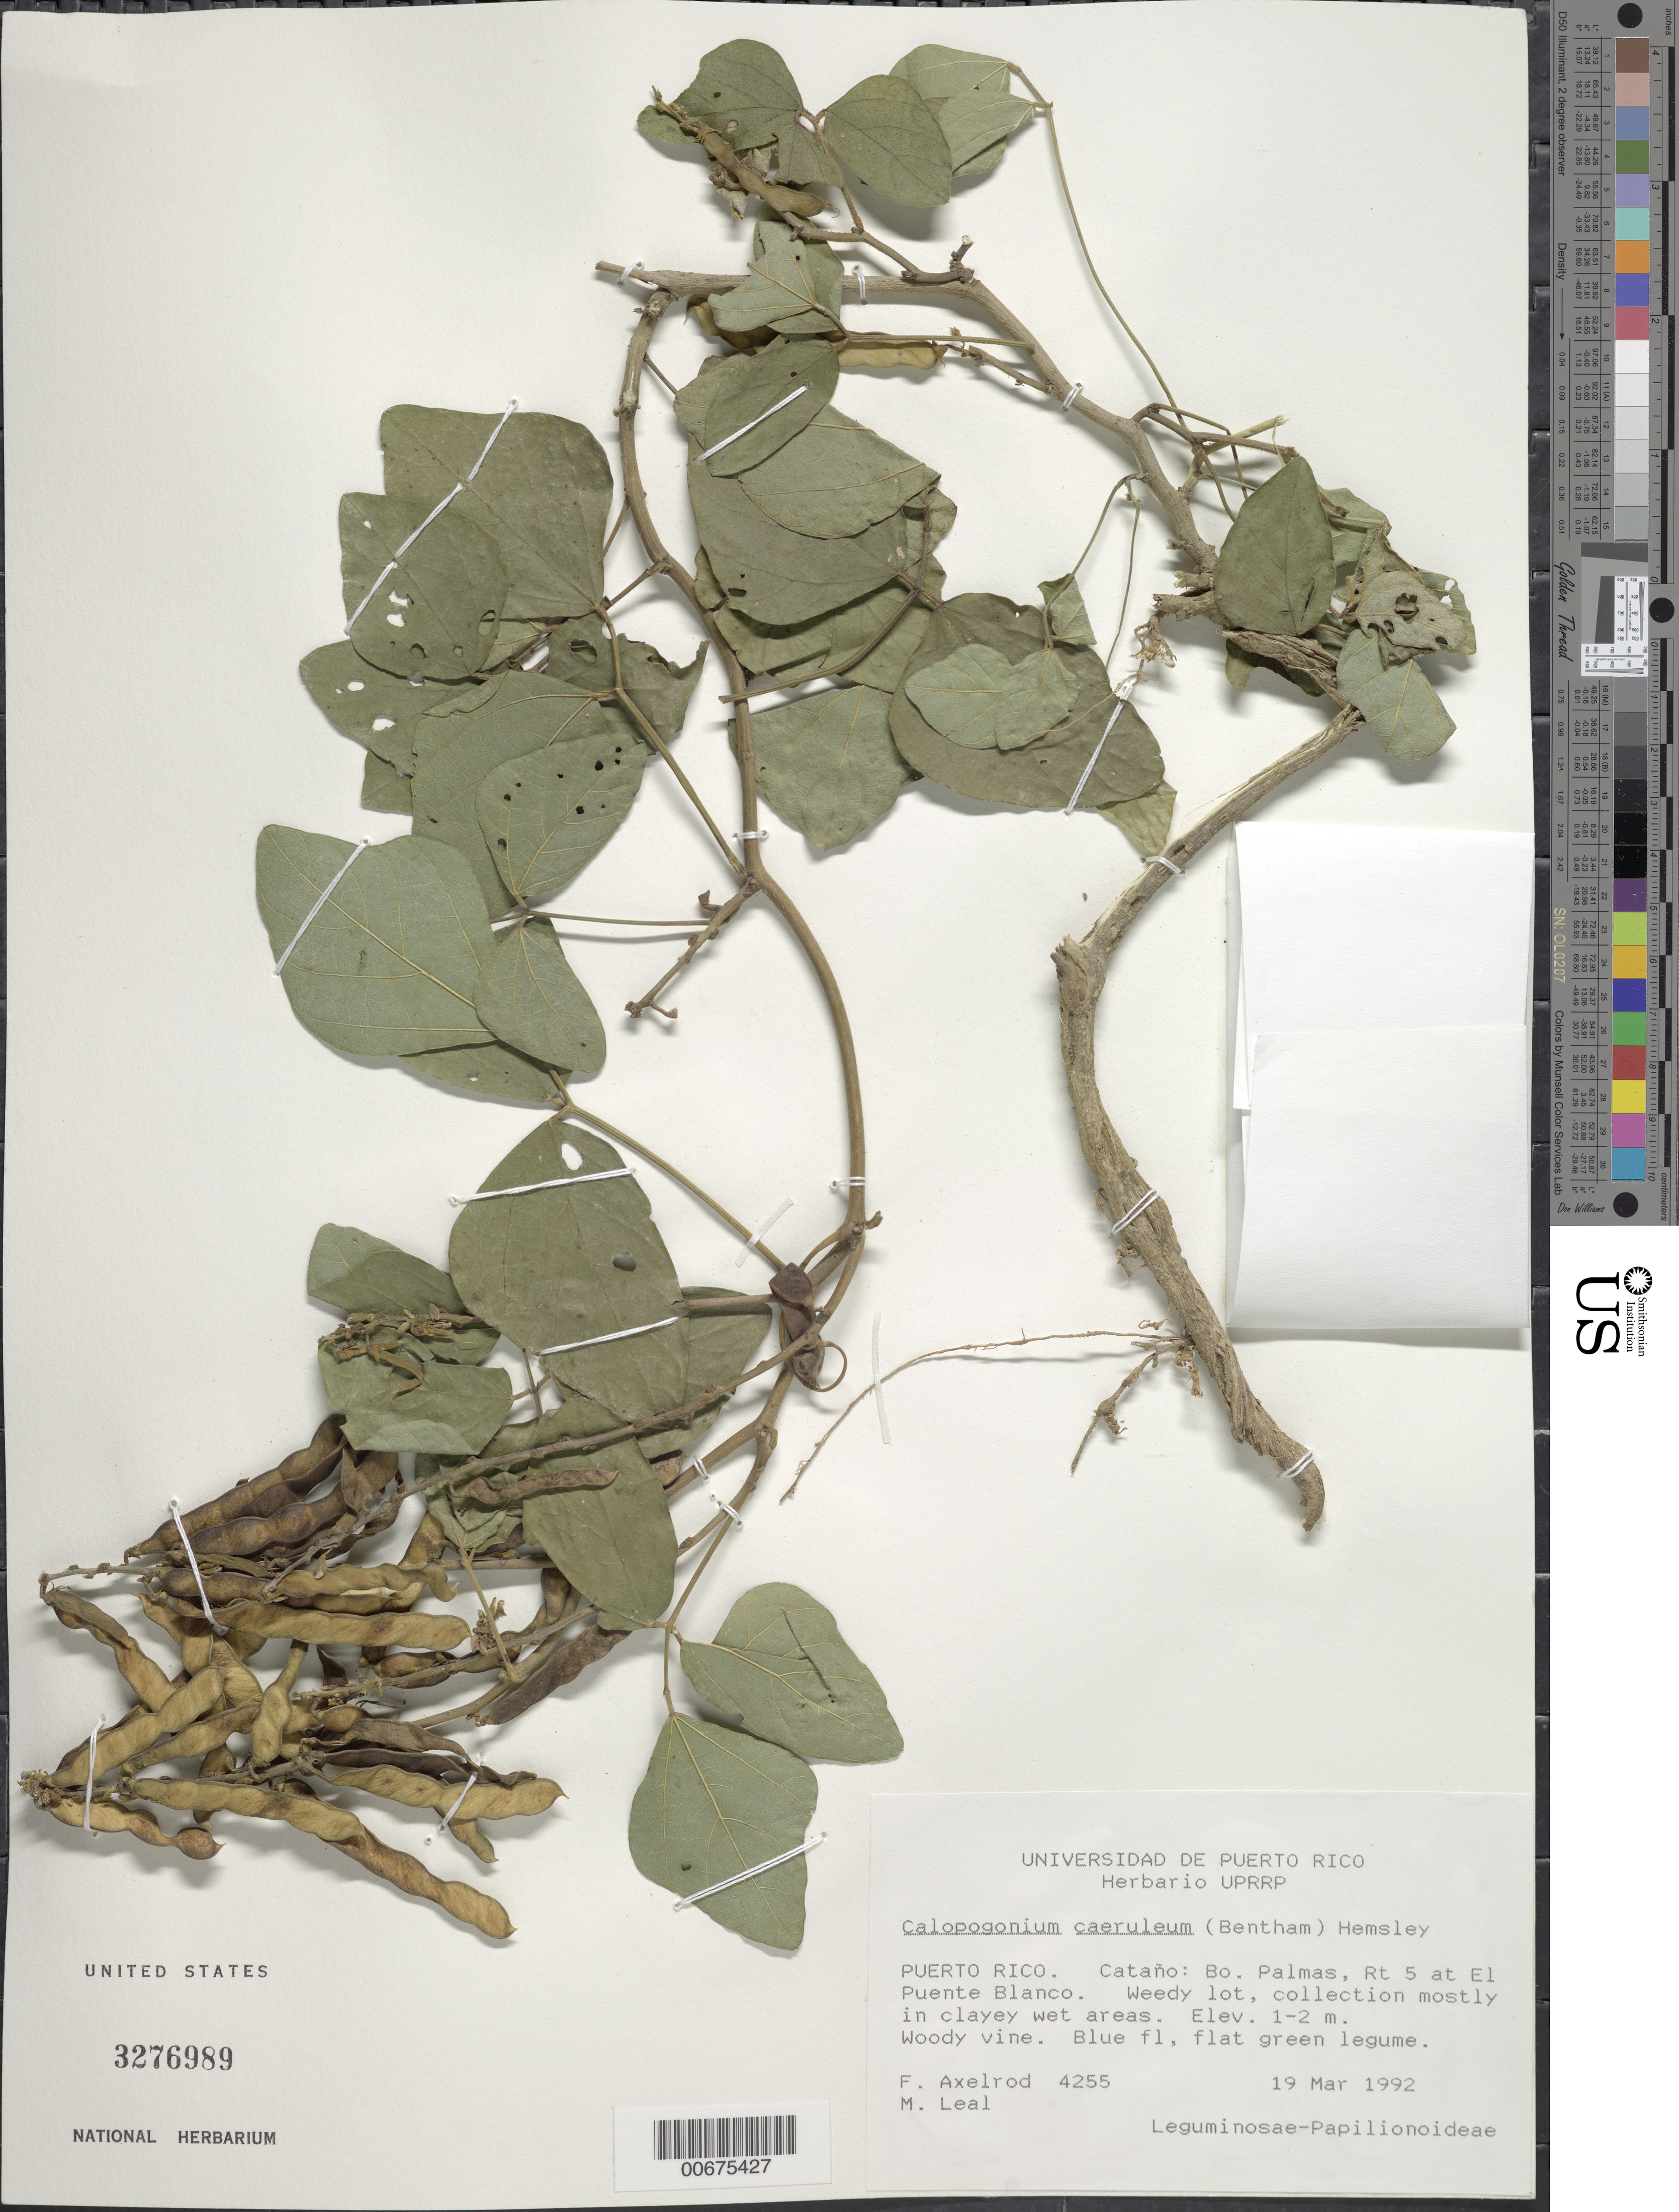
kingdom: Plantae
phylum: Tracheophyta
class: Magnoliopsida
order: Fabales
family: Fabaceae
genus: Calopogonium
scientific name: Calopogonium caeruleum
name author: (Benth.) C. Wright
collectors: F. S. Axelrod & M. E. Leal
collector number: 4255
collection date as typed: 19 Mar 1992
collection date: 1992-03-19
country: Puerto Rico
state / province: Cataño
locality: Cataño: Bo. Palmas, Rt. 5 at El Puente Blanco.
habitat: Weedy lot, wet, clayey areas.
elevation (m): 1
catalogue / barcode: US 3276989